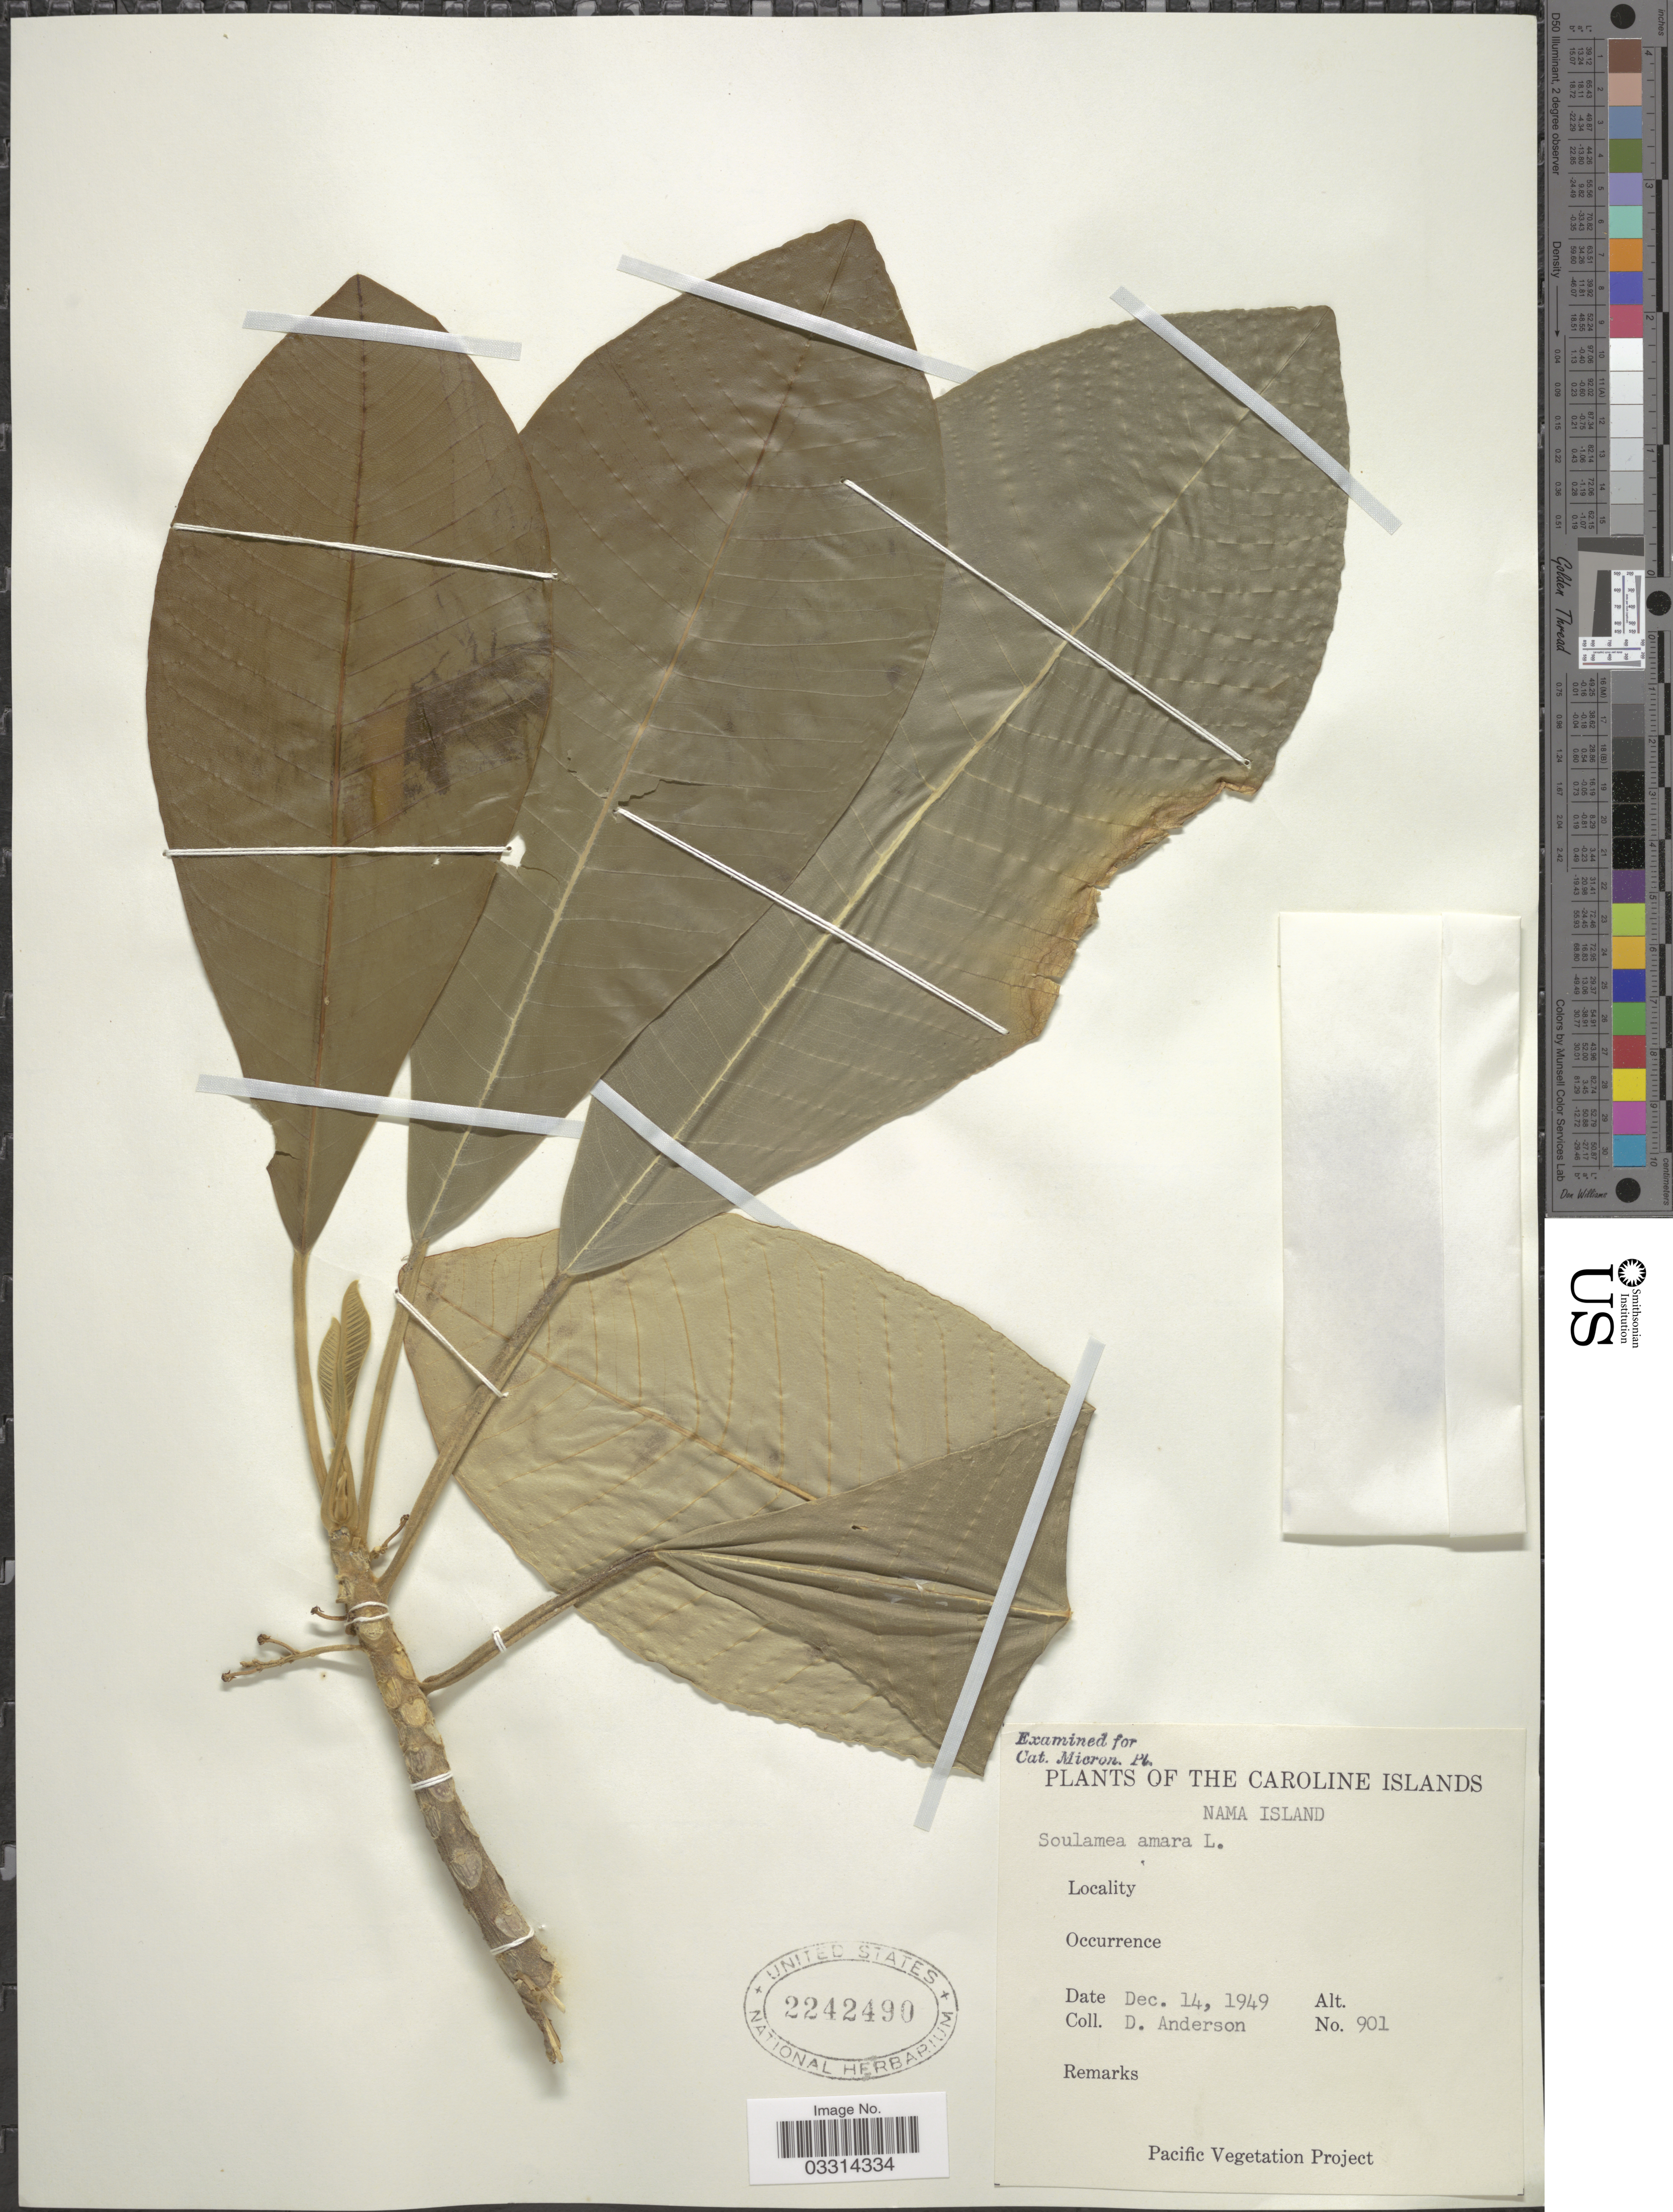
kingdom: Plantae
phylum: Tracheophyta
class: Magnoliopsida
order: Sapindales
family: Simaroubaceae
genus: Soulamea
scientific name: Soulamea amara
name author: Lam.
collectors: D. Anderson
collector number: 901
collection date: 1949-12-14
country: Micronesia, Federated States of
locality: The Caroline Islands. Nama Island.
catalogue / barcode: US 2242490